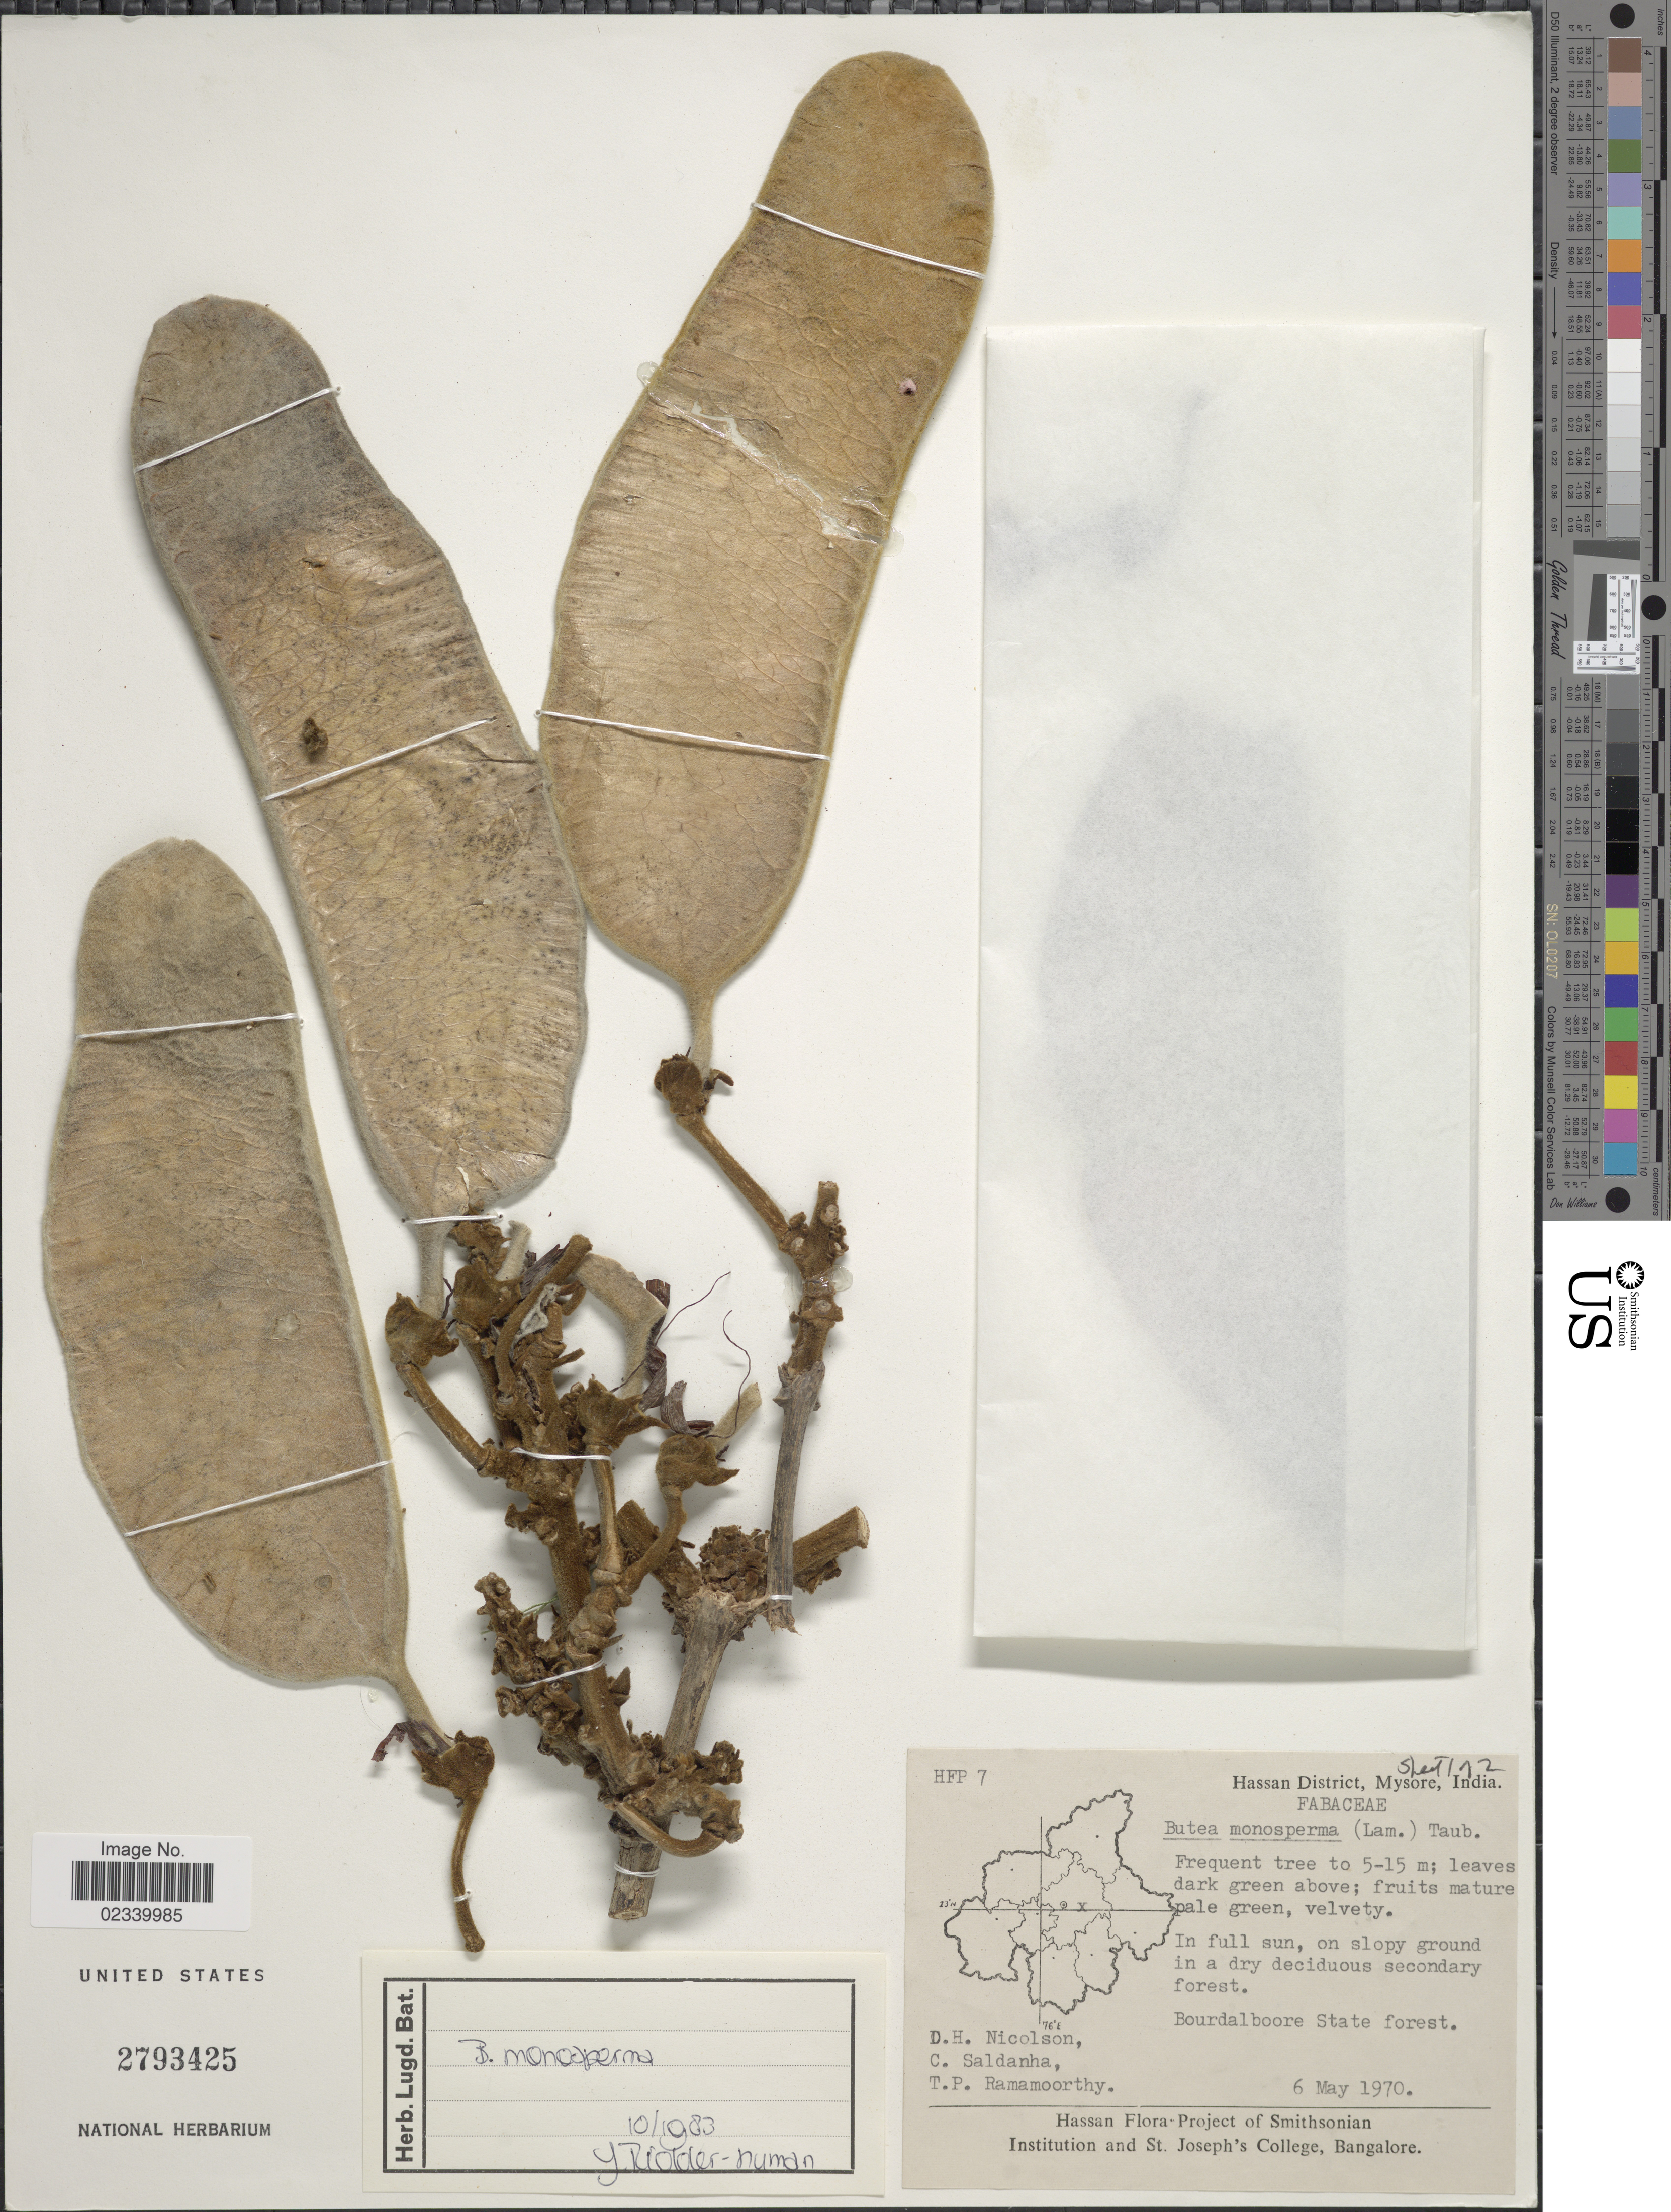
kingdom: Plantae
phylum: Tracheophyta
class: Magnoliopsida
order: Fabales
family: Fabaceae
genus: Butea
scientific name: Butea monosperma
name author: (Lam.) Taub.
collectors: D. H. Nicolson, C. Saldanha & T. P. Ramamoorthy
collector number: HFP 7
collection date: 1970-05-06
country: India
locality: Hassan District, Mysore, In full sun, on slopy ground in a dry deciduous secondary forest, Bourdalboore State Forest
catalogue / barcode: US 2793425